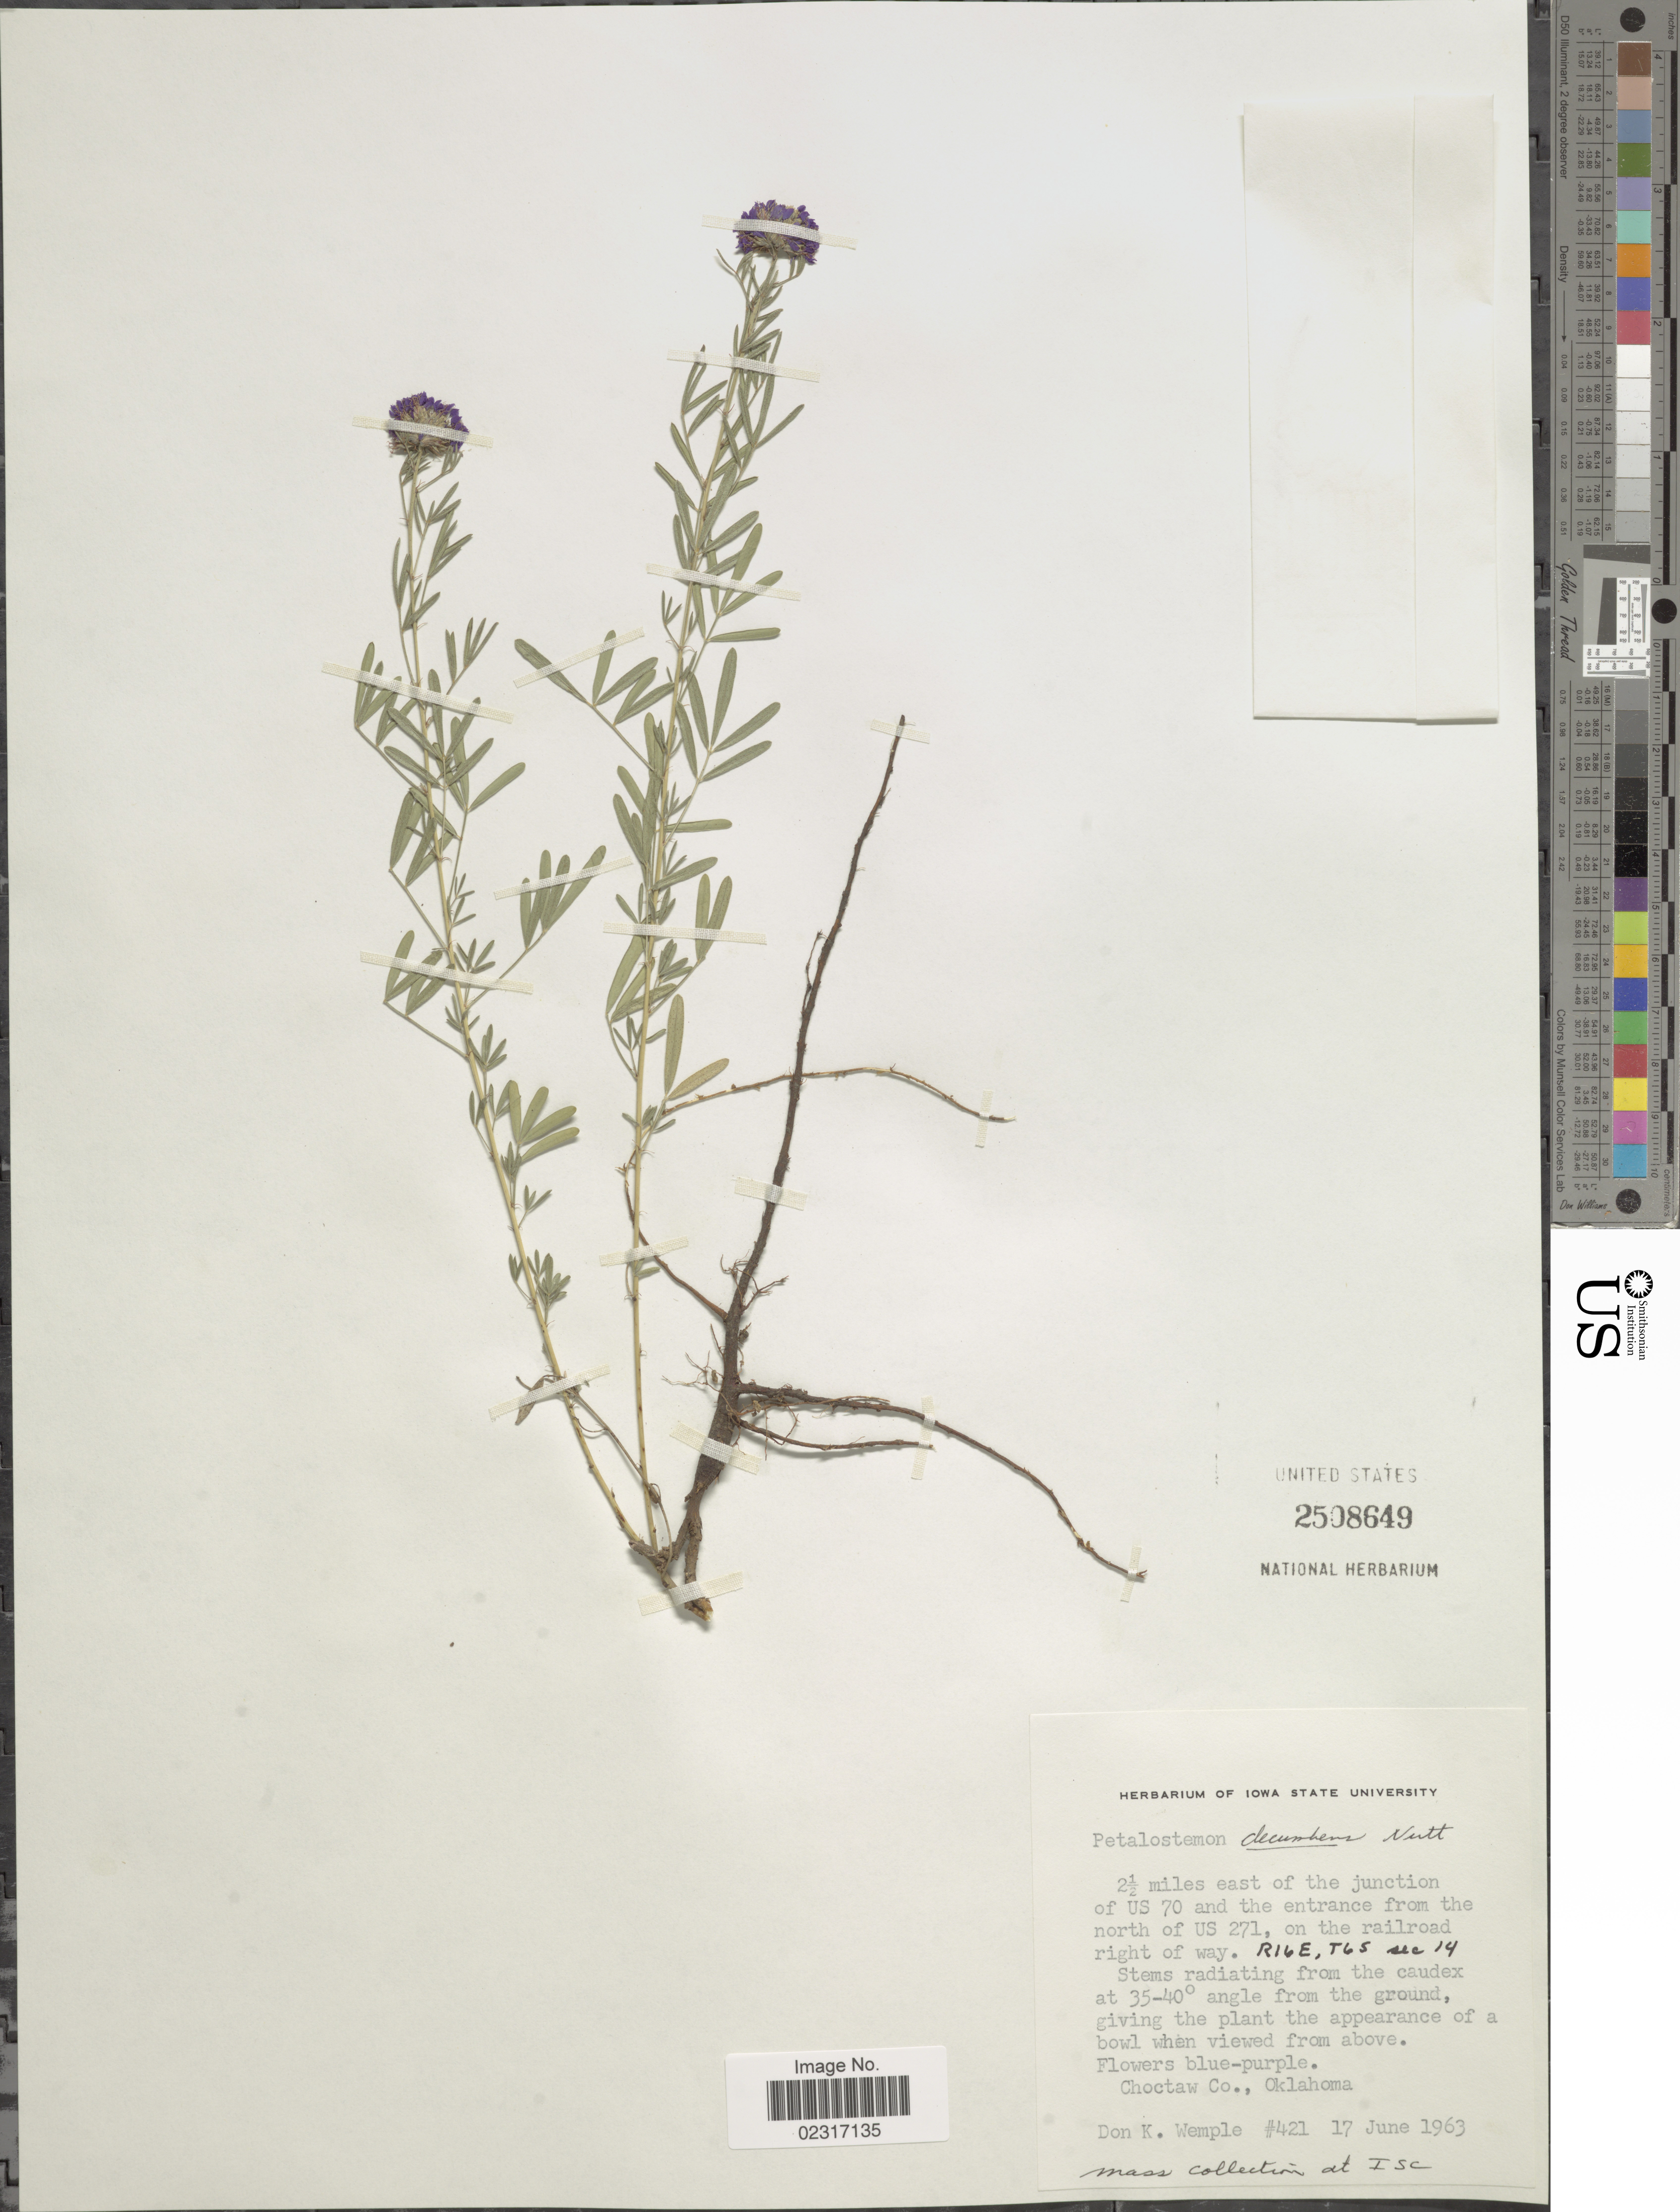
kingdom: Plantae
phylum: Tracheophyta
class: Magnoliopsida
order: Fabales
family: Fabaceae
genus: Dalea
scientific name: Dalea compacta var. compacta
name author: Spreng.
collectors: D. Wemple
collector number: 421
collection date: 1963-06-17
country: United States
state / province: Oklahoma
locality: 2½ miles east of the junction of US 70 and the entrance from the north of US 271, on the railroad right of way. R16, T65 sec14. Choctaw Co.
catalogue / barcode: US 2508649